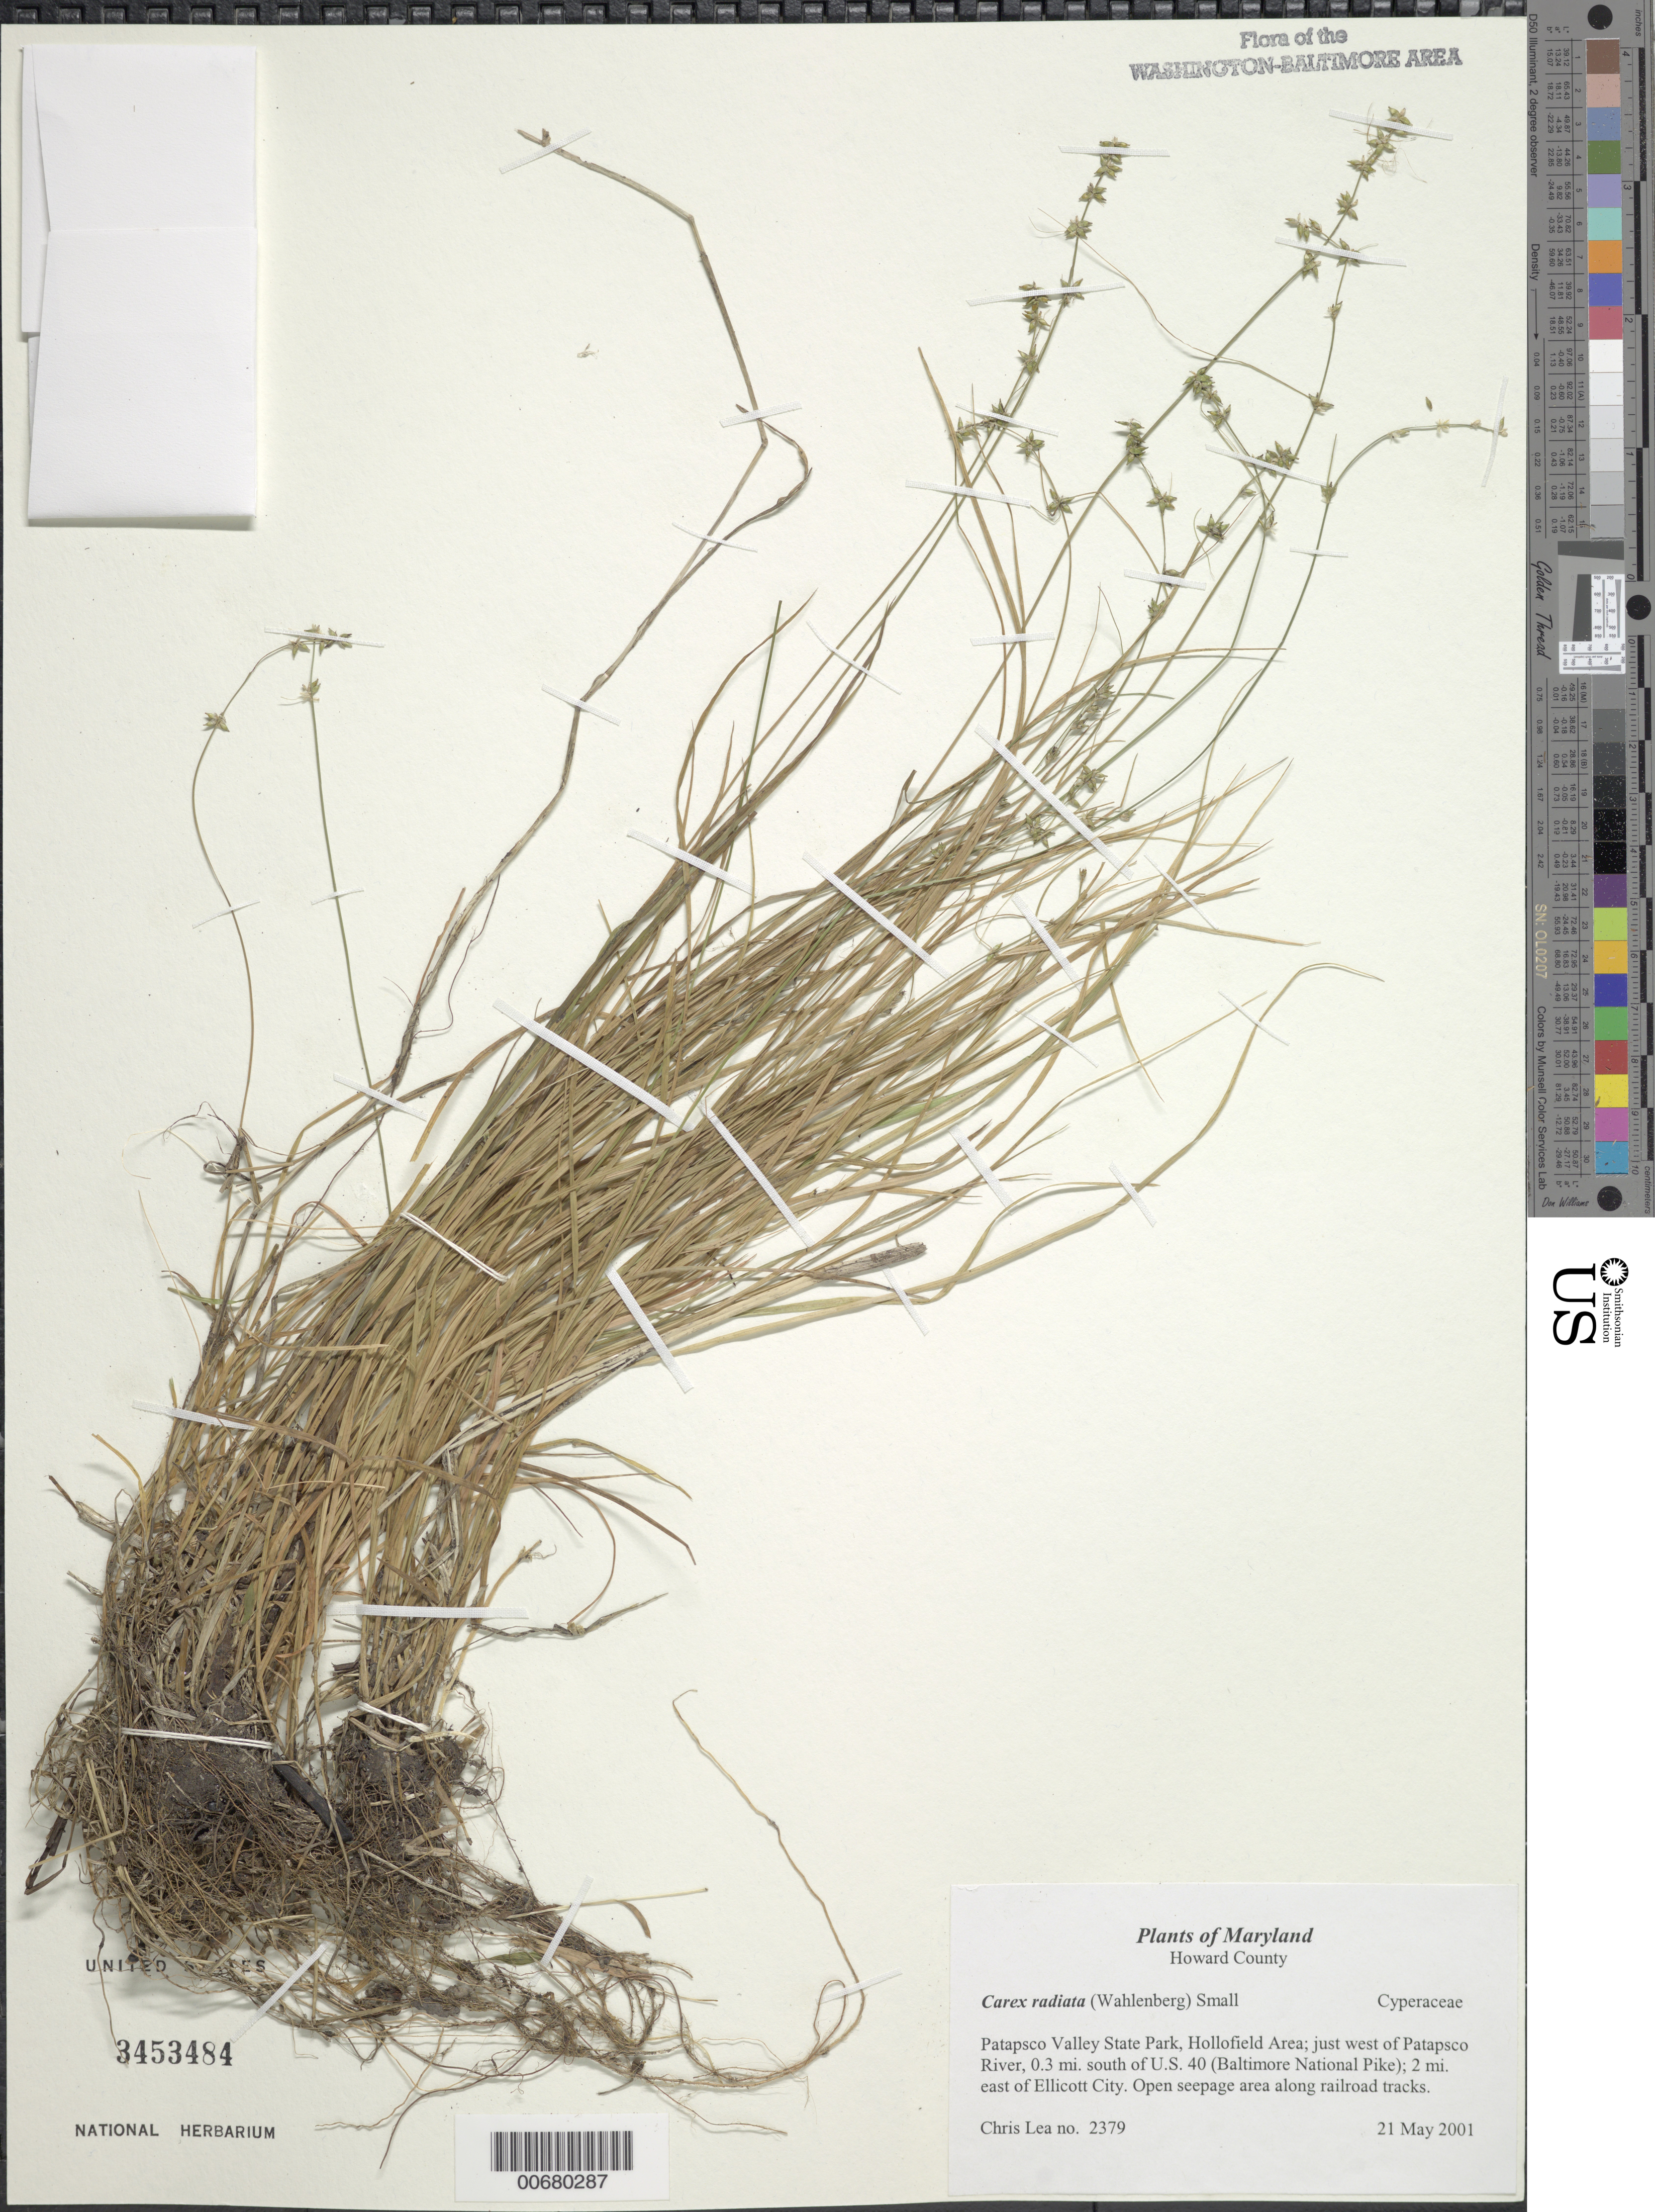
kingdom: Plantae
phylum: Tracheophyta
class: Liliopsida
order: Poales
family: Cyperaceae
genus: Carex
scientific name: Carex radiata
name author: (Wahlenb.) Small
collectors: C. Lea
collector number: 2379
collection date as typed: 21 May 2001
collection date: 2001-05-21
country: United States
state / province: Maryland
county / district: Howard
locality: Patapsco Valley State Park, Hollofield Area; just west of Patapsco River, 0.3 miles south of U.S. 40 (Baltimore National Pike); 2 miles east of Ellicott City.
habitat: Open seepage area along railroad tracks.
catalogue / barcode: US 3453484